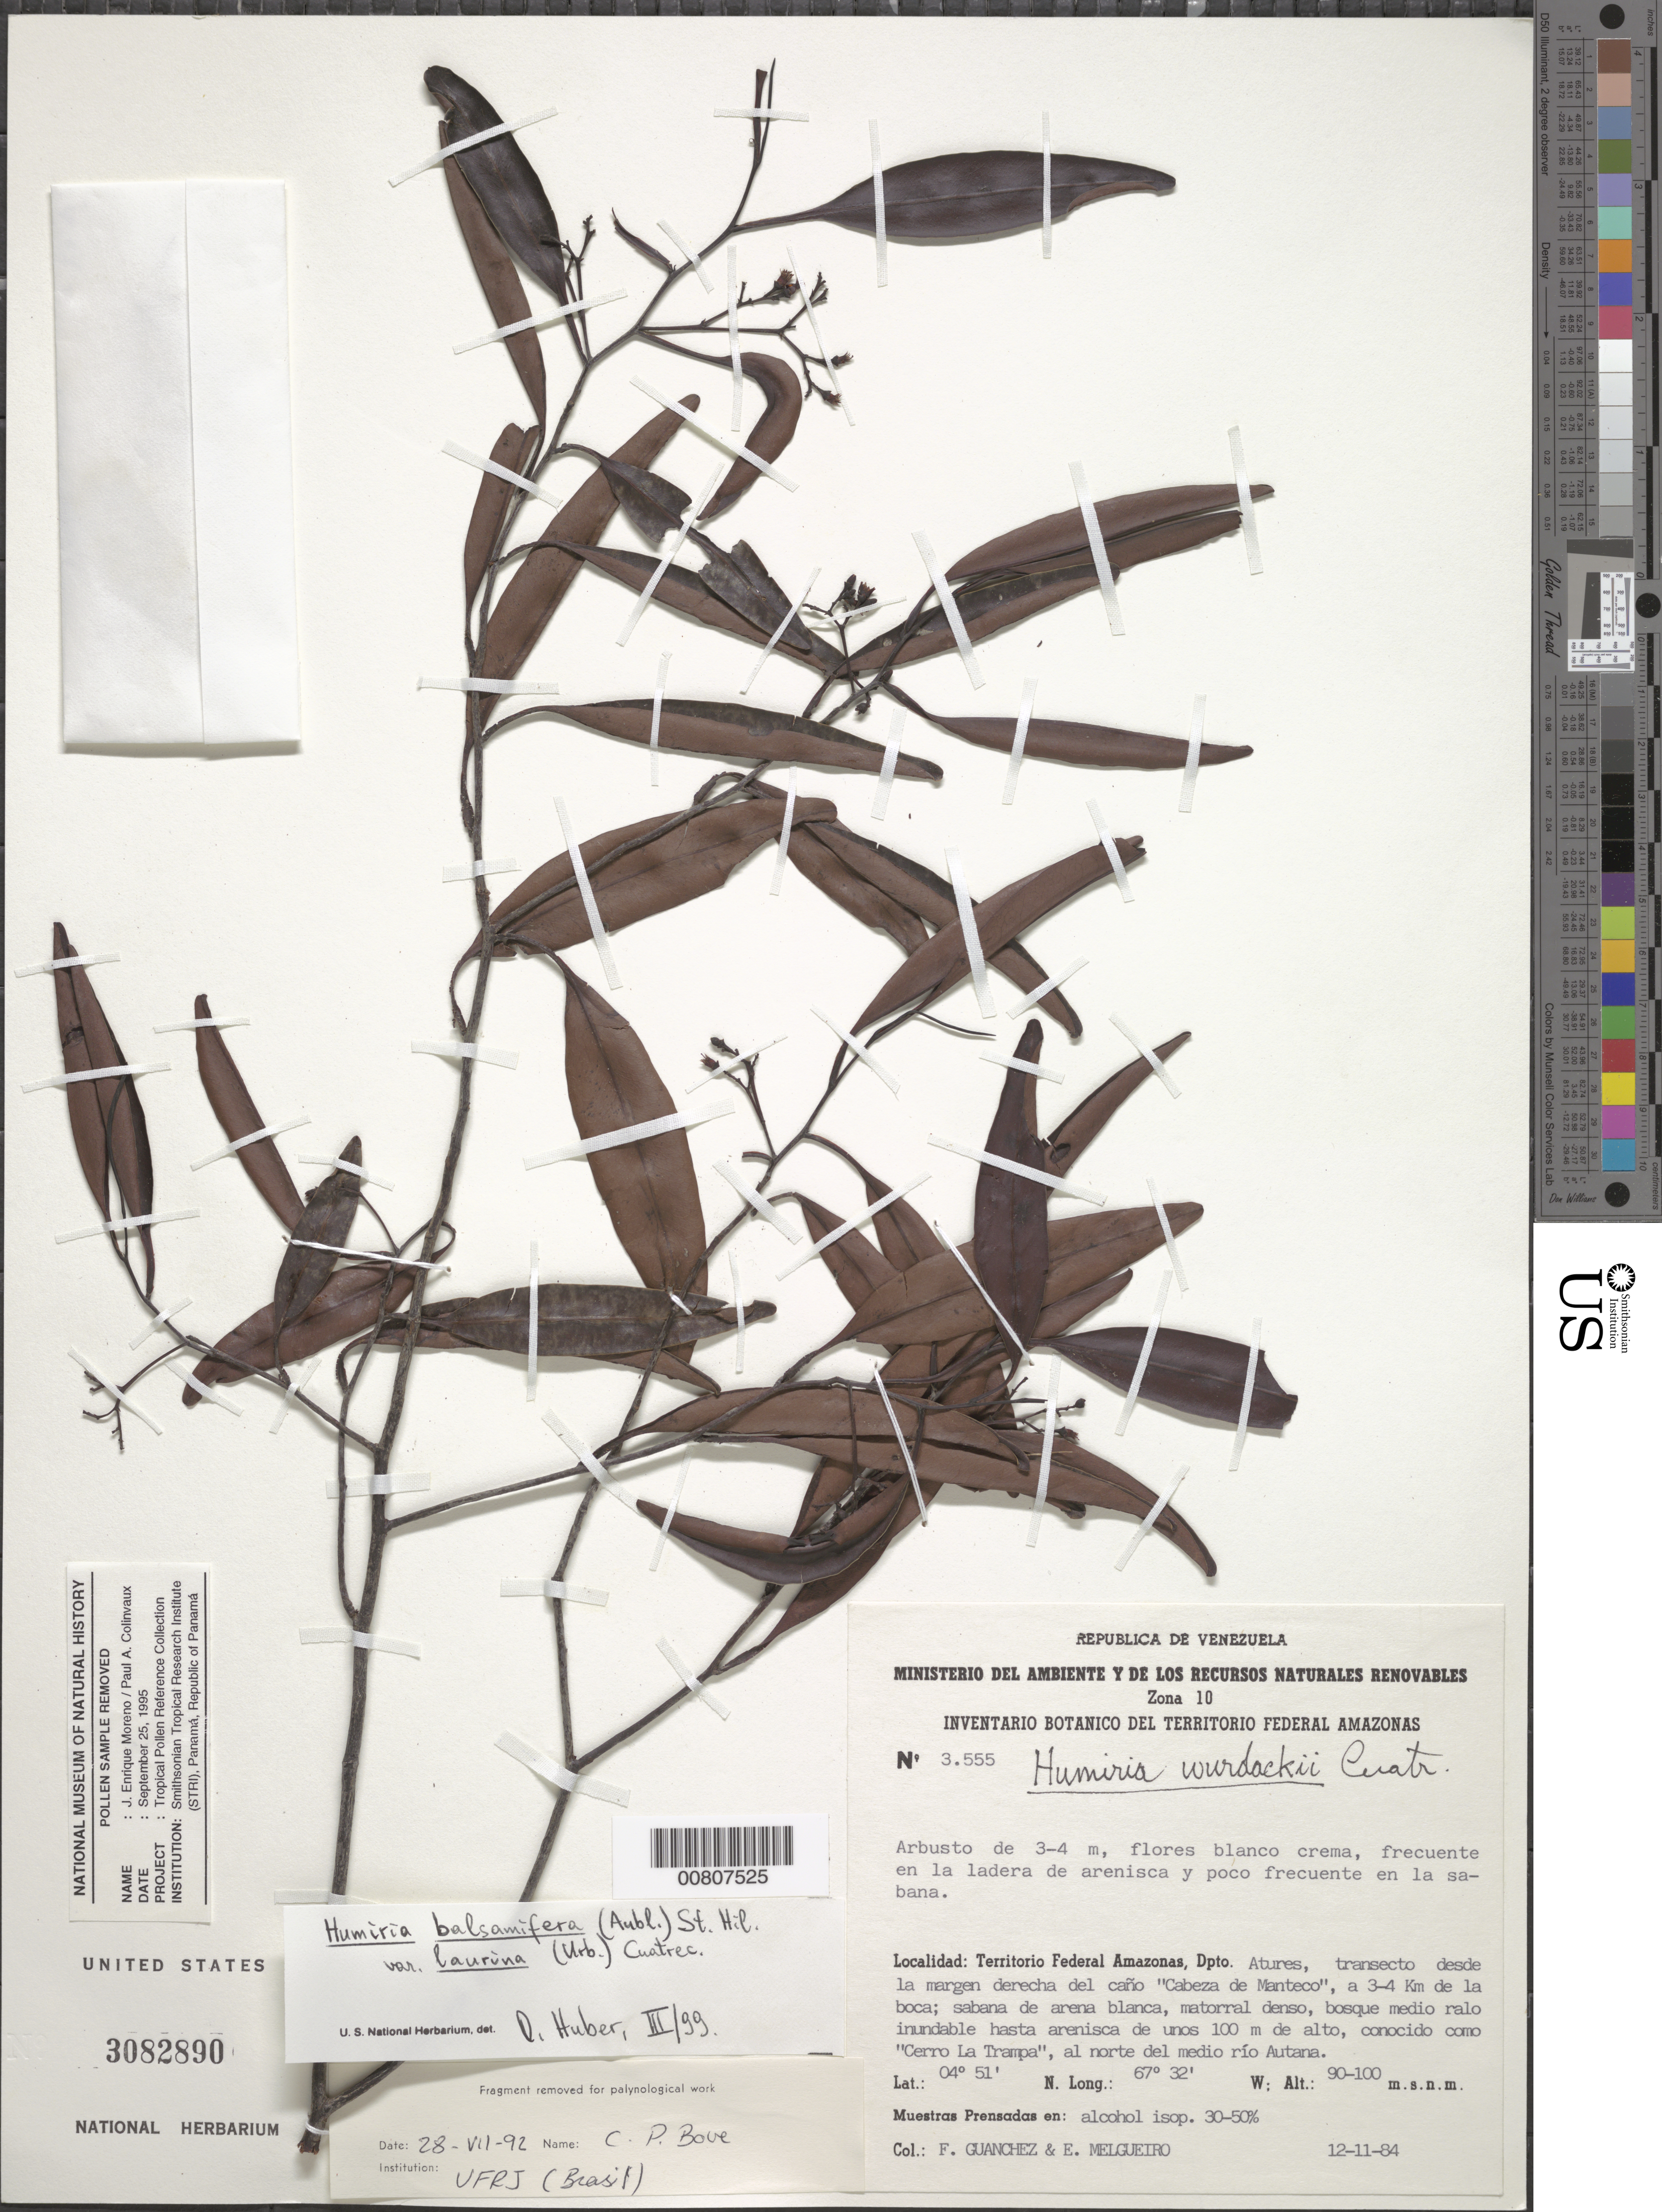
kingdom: Plantae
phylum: Tracheophyta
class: Magnoliopsida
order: Malpighiales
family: Humiriaceae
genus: Humiria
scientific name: Humiria balsamifera var. laurina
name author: Cuatrec.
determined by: Huber, Otto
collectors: F. Guánchez M. & E. Melgueiro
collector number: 3555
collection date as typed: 12-Nov-84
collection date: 1984-11-12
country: Venezuela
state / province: Amazonas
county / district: Atures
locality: "Cabeza de Manteco", transecto desde la margen derecha del cano, a 3-4km de la boca, conocido com "Cerro La Trampa", al N del medio río Autana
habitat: Sabana de arena blanca, matorral denso, bosque medio ralo inudable hasta arsenica de unos 100 m alto, conocido como "Cerro La Trampa,"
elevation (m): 90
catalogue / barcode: US 3082890